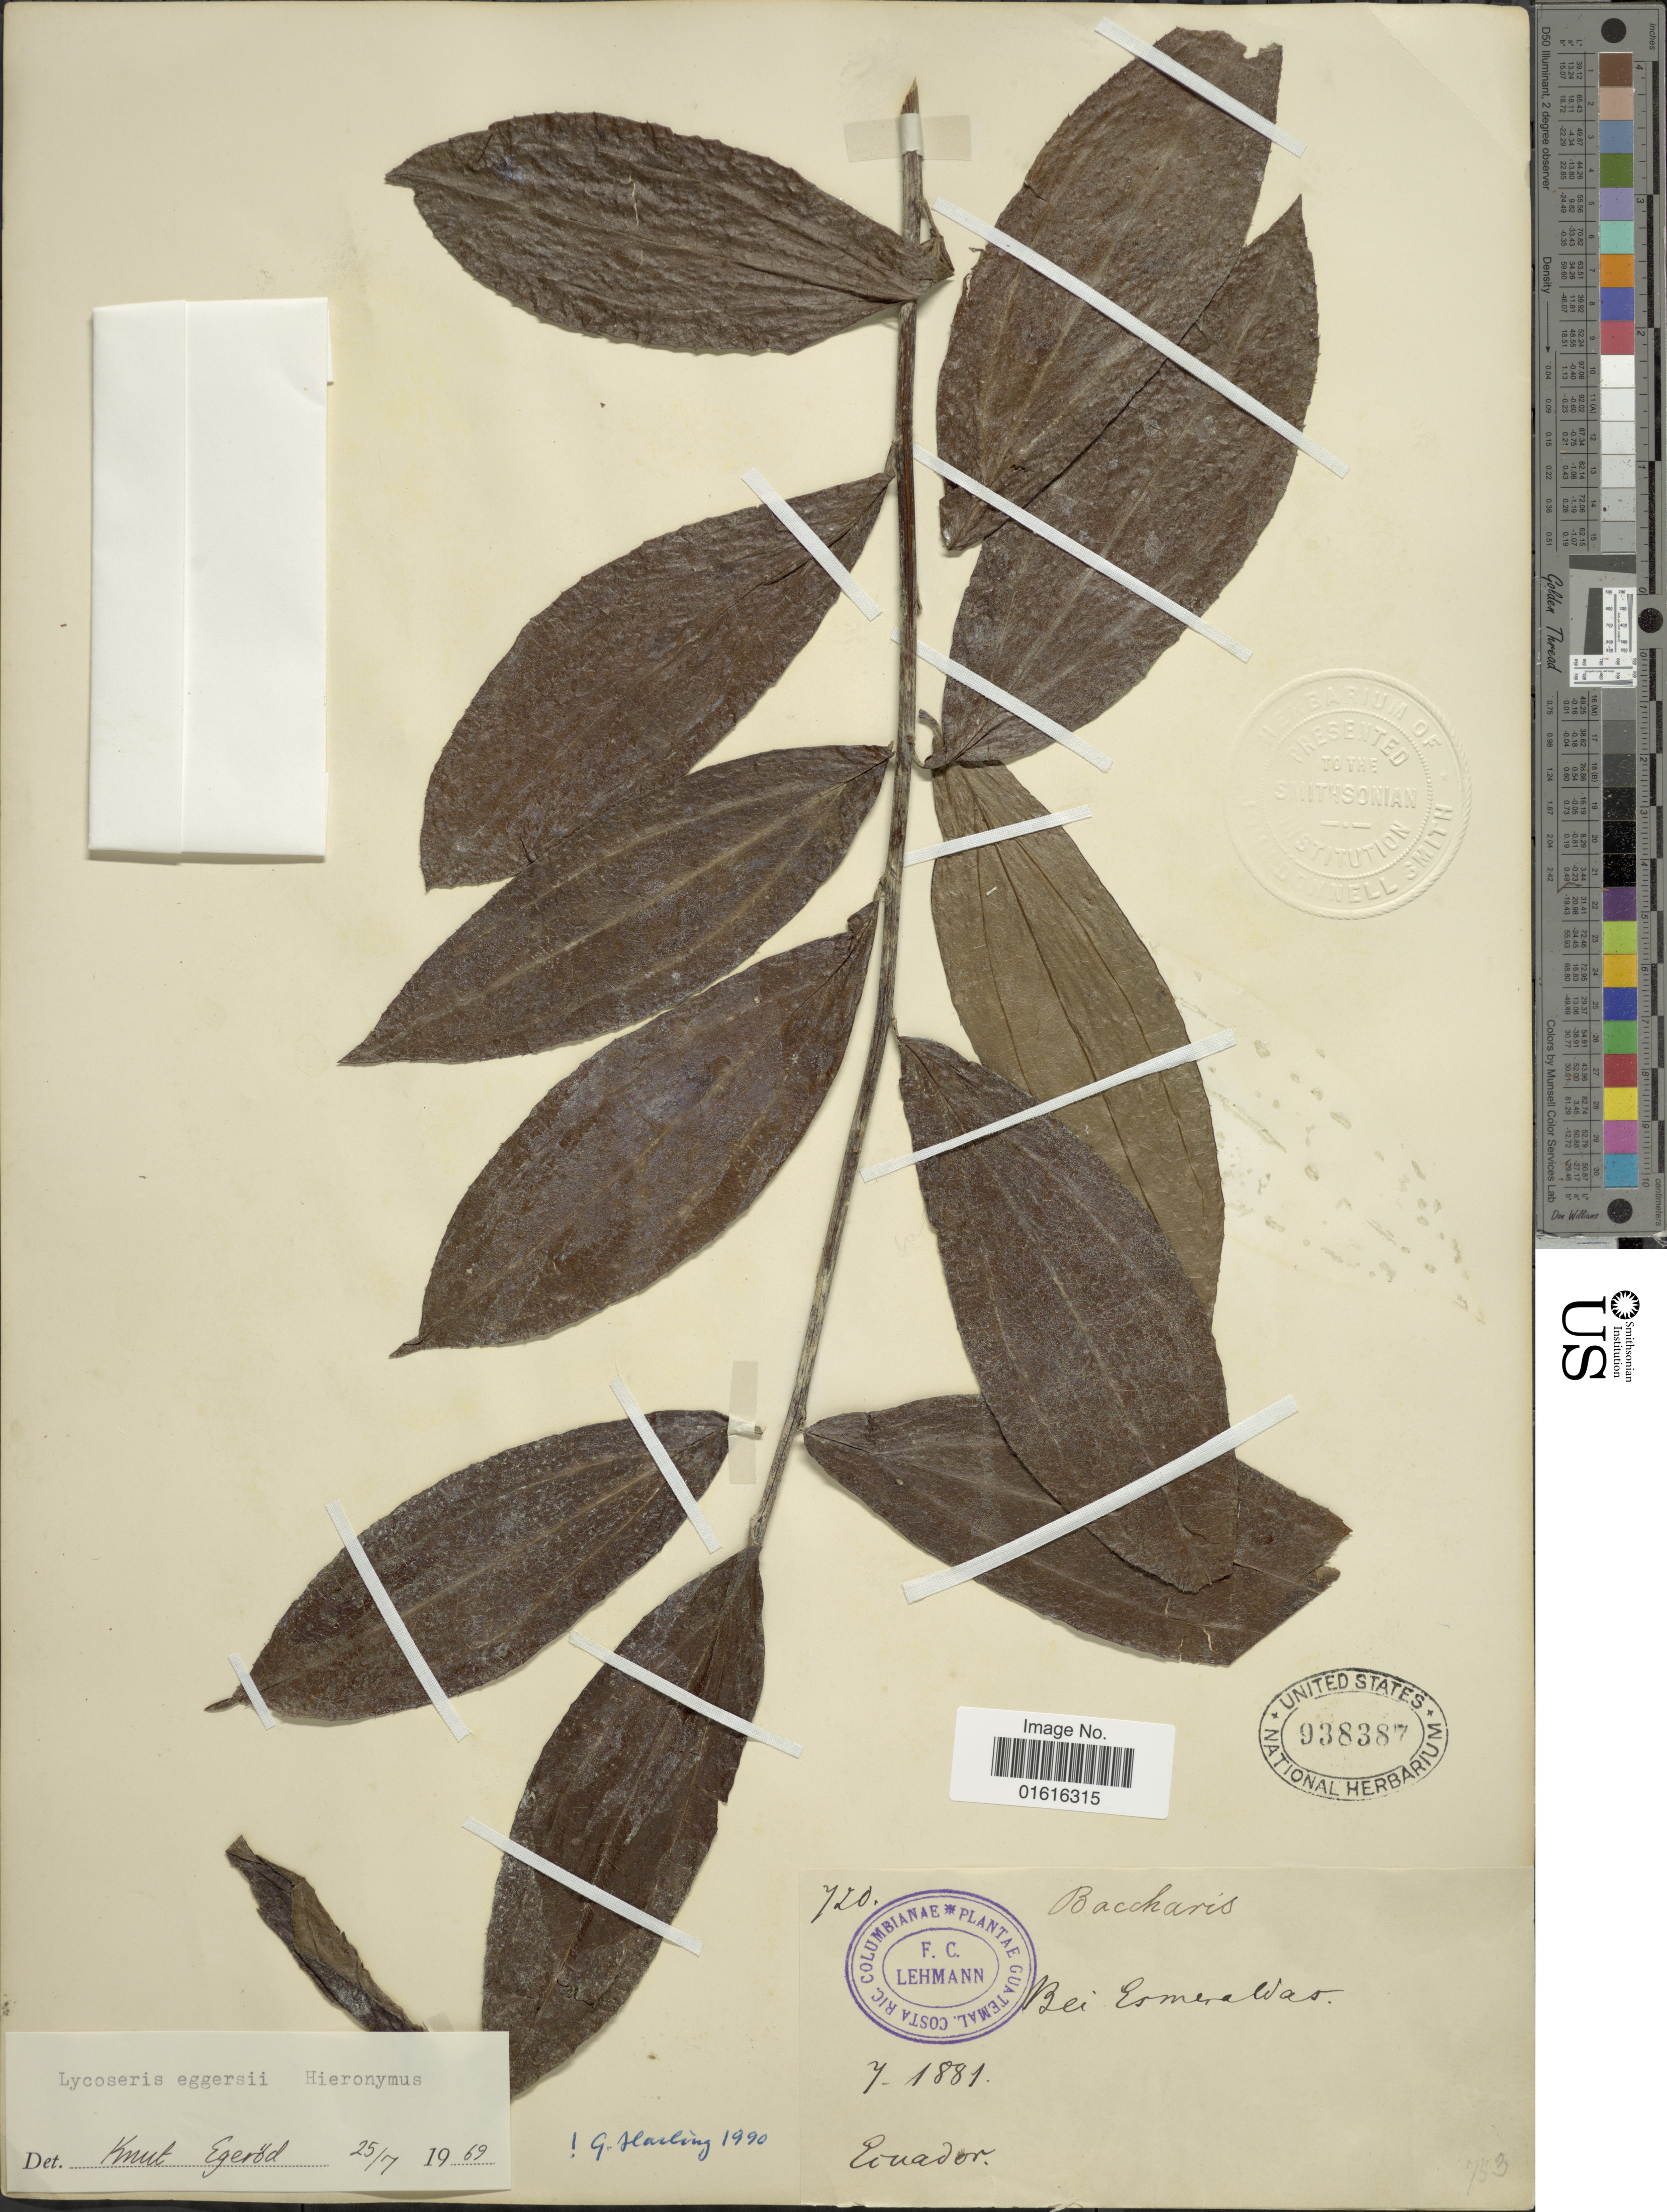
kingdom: Plantae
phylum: Tracheophyta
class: Magnoliopsida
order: Asterales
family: Asteraceae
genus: Lycoseris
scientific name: Lycoseris eggersii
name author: Hieron.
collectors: F. C. Lehmann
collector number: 720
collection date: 1881-07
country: Ecuador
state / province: Esmeraldas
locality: Bei Esmeraldas.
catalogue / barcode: US 938387